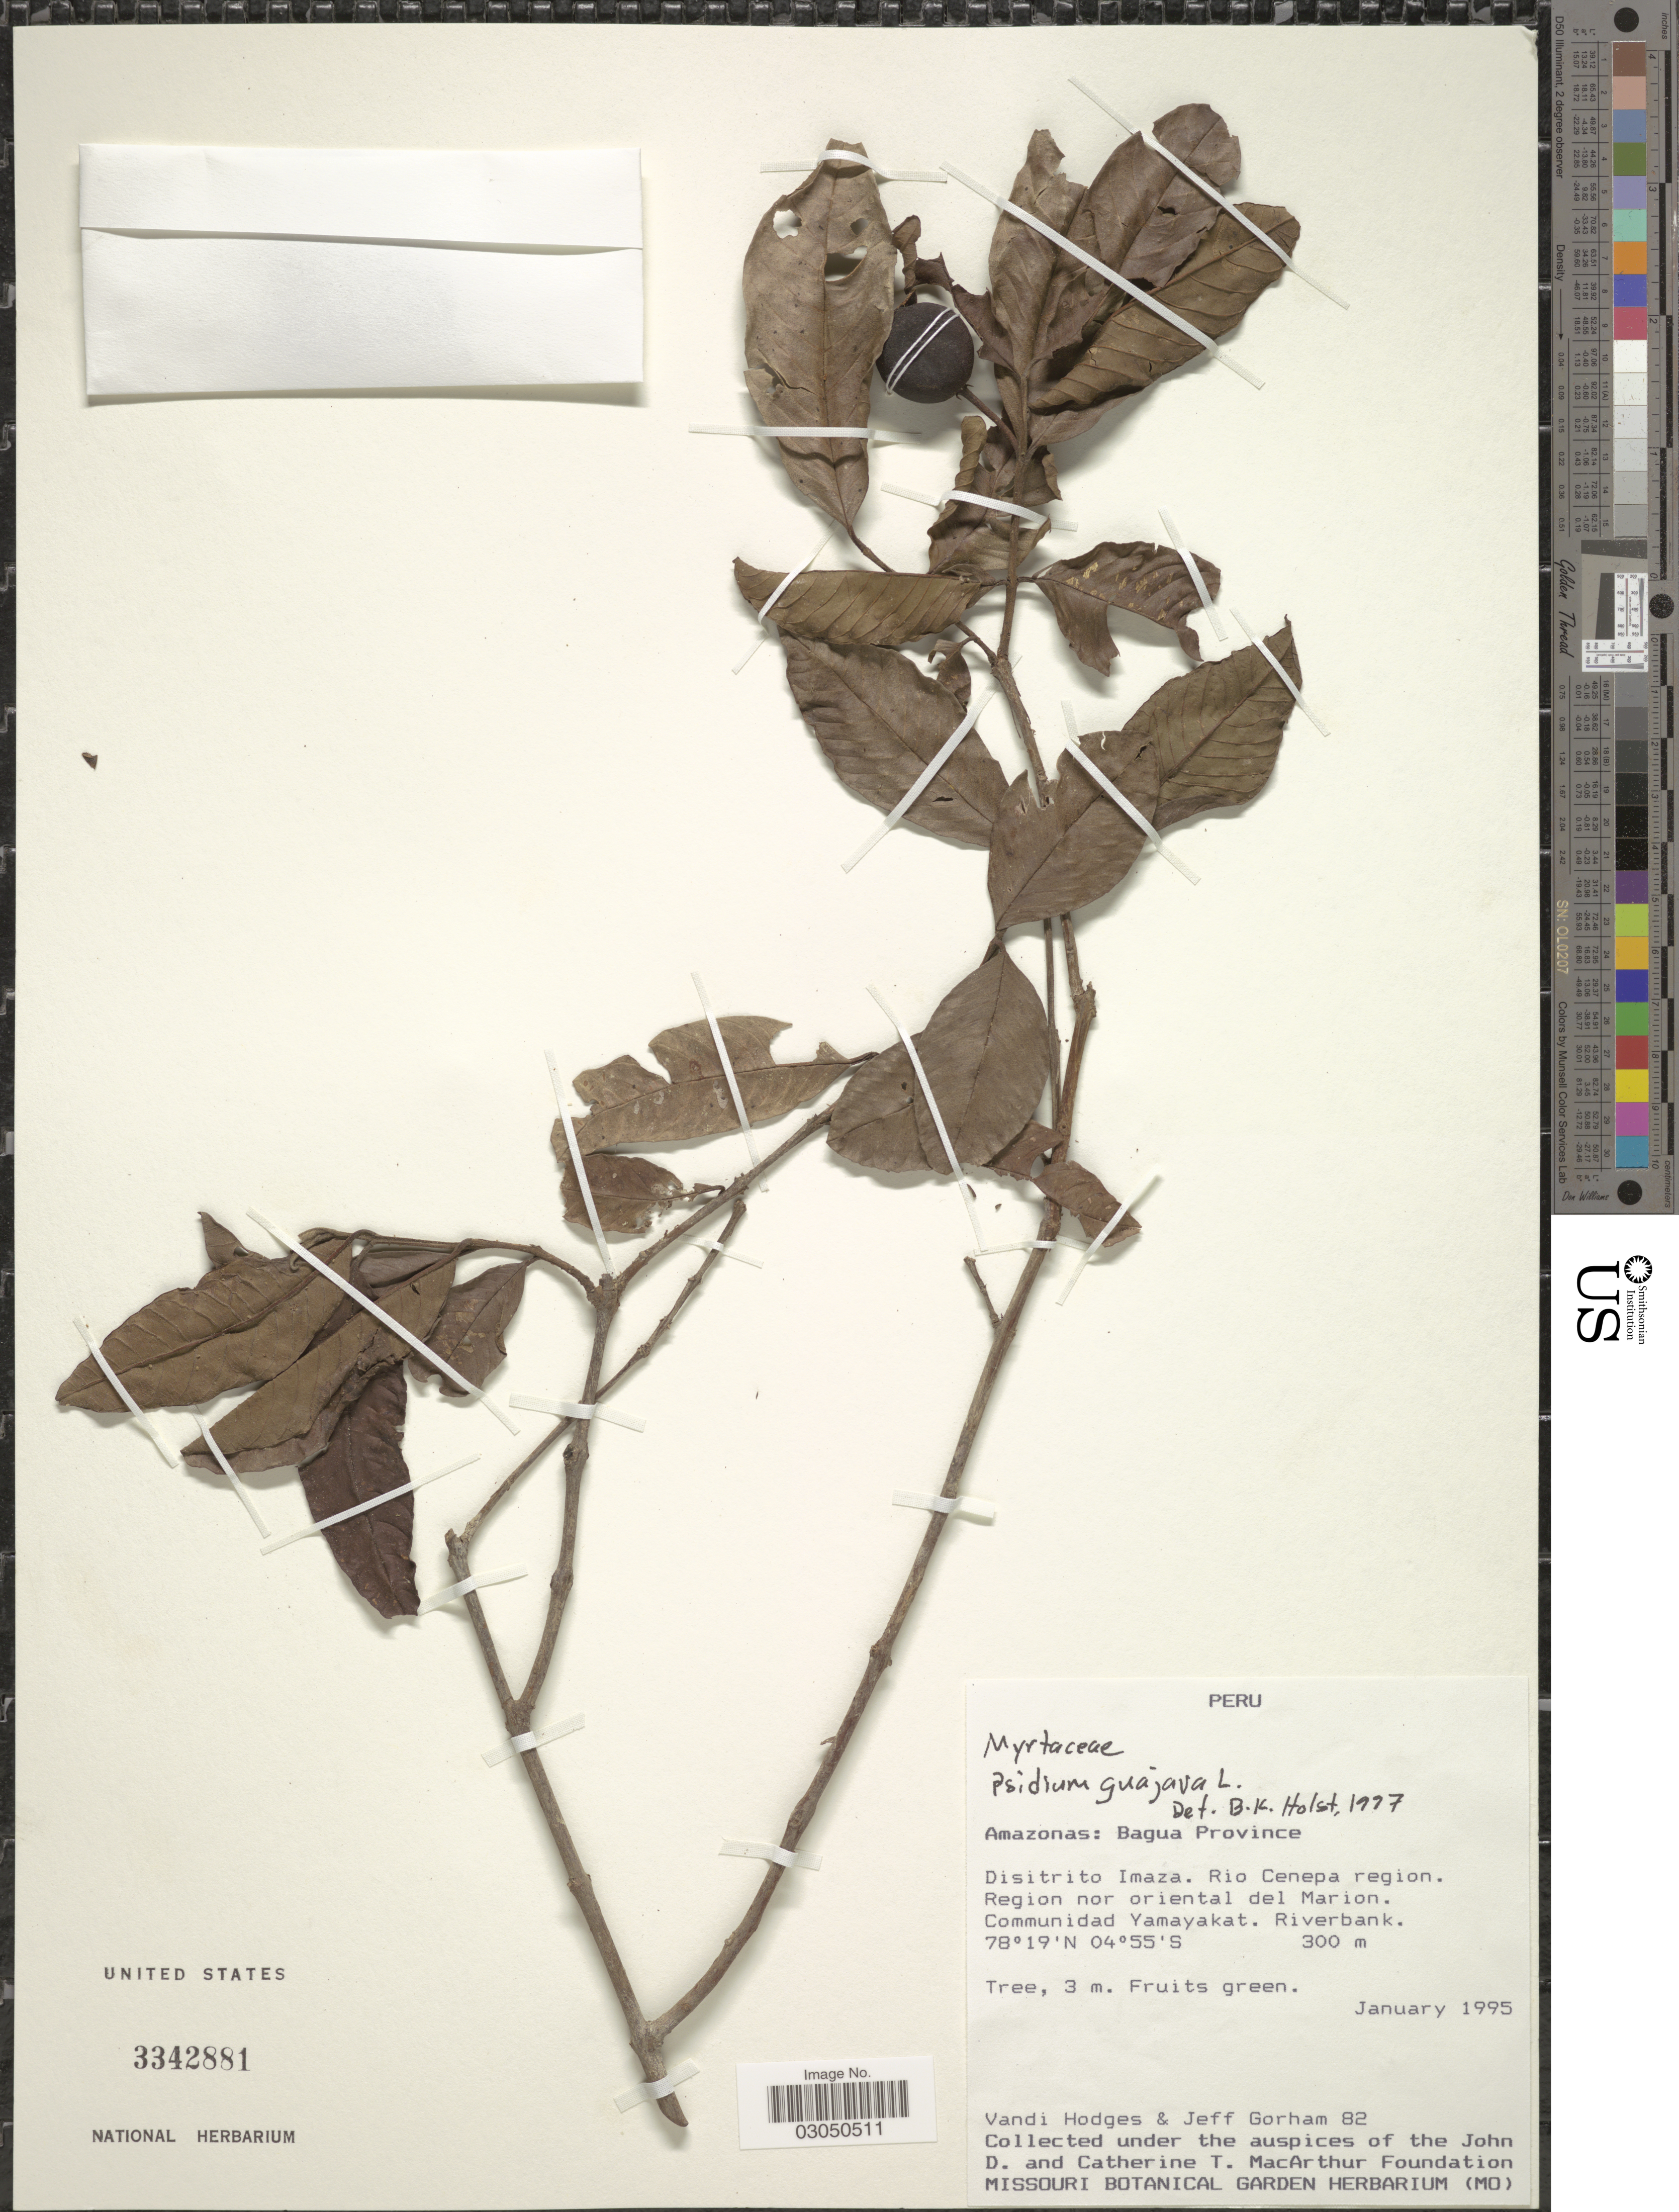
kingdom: Plantae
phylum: Tracheophyta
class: Magnoliopsida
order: Myrtales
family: Myrtaceae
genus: Psidium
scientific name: Psidium guajava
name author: L.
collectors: V. Hodges & J. Gorham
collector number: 82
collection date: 1995-01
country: Peru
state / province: Amazonas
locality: Amazonas: Bagua Province. Disitrito Imaza. Rio Cenapa region. Region nor oriental del Marion. Communidad Yamayakat.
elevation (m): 300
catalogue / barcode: US 3342881